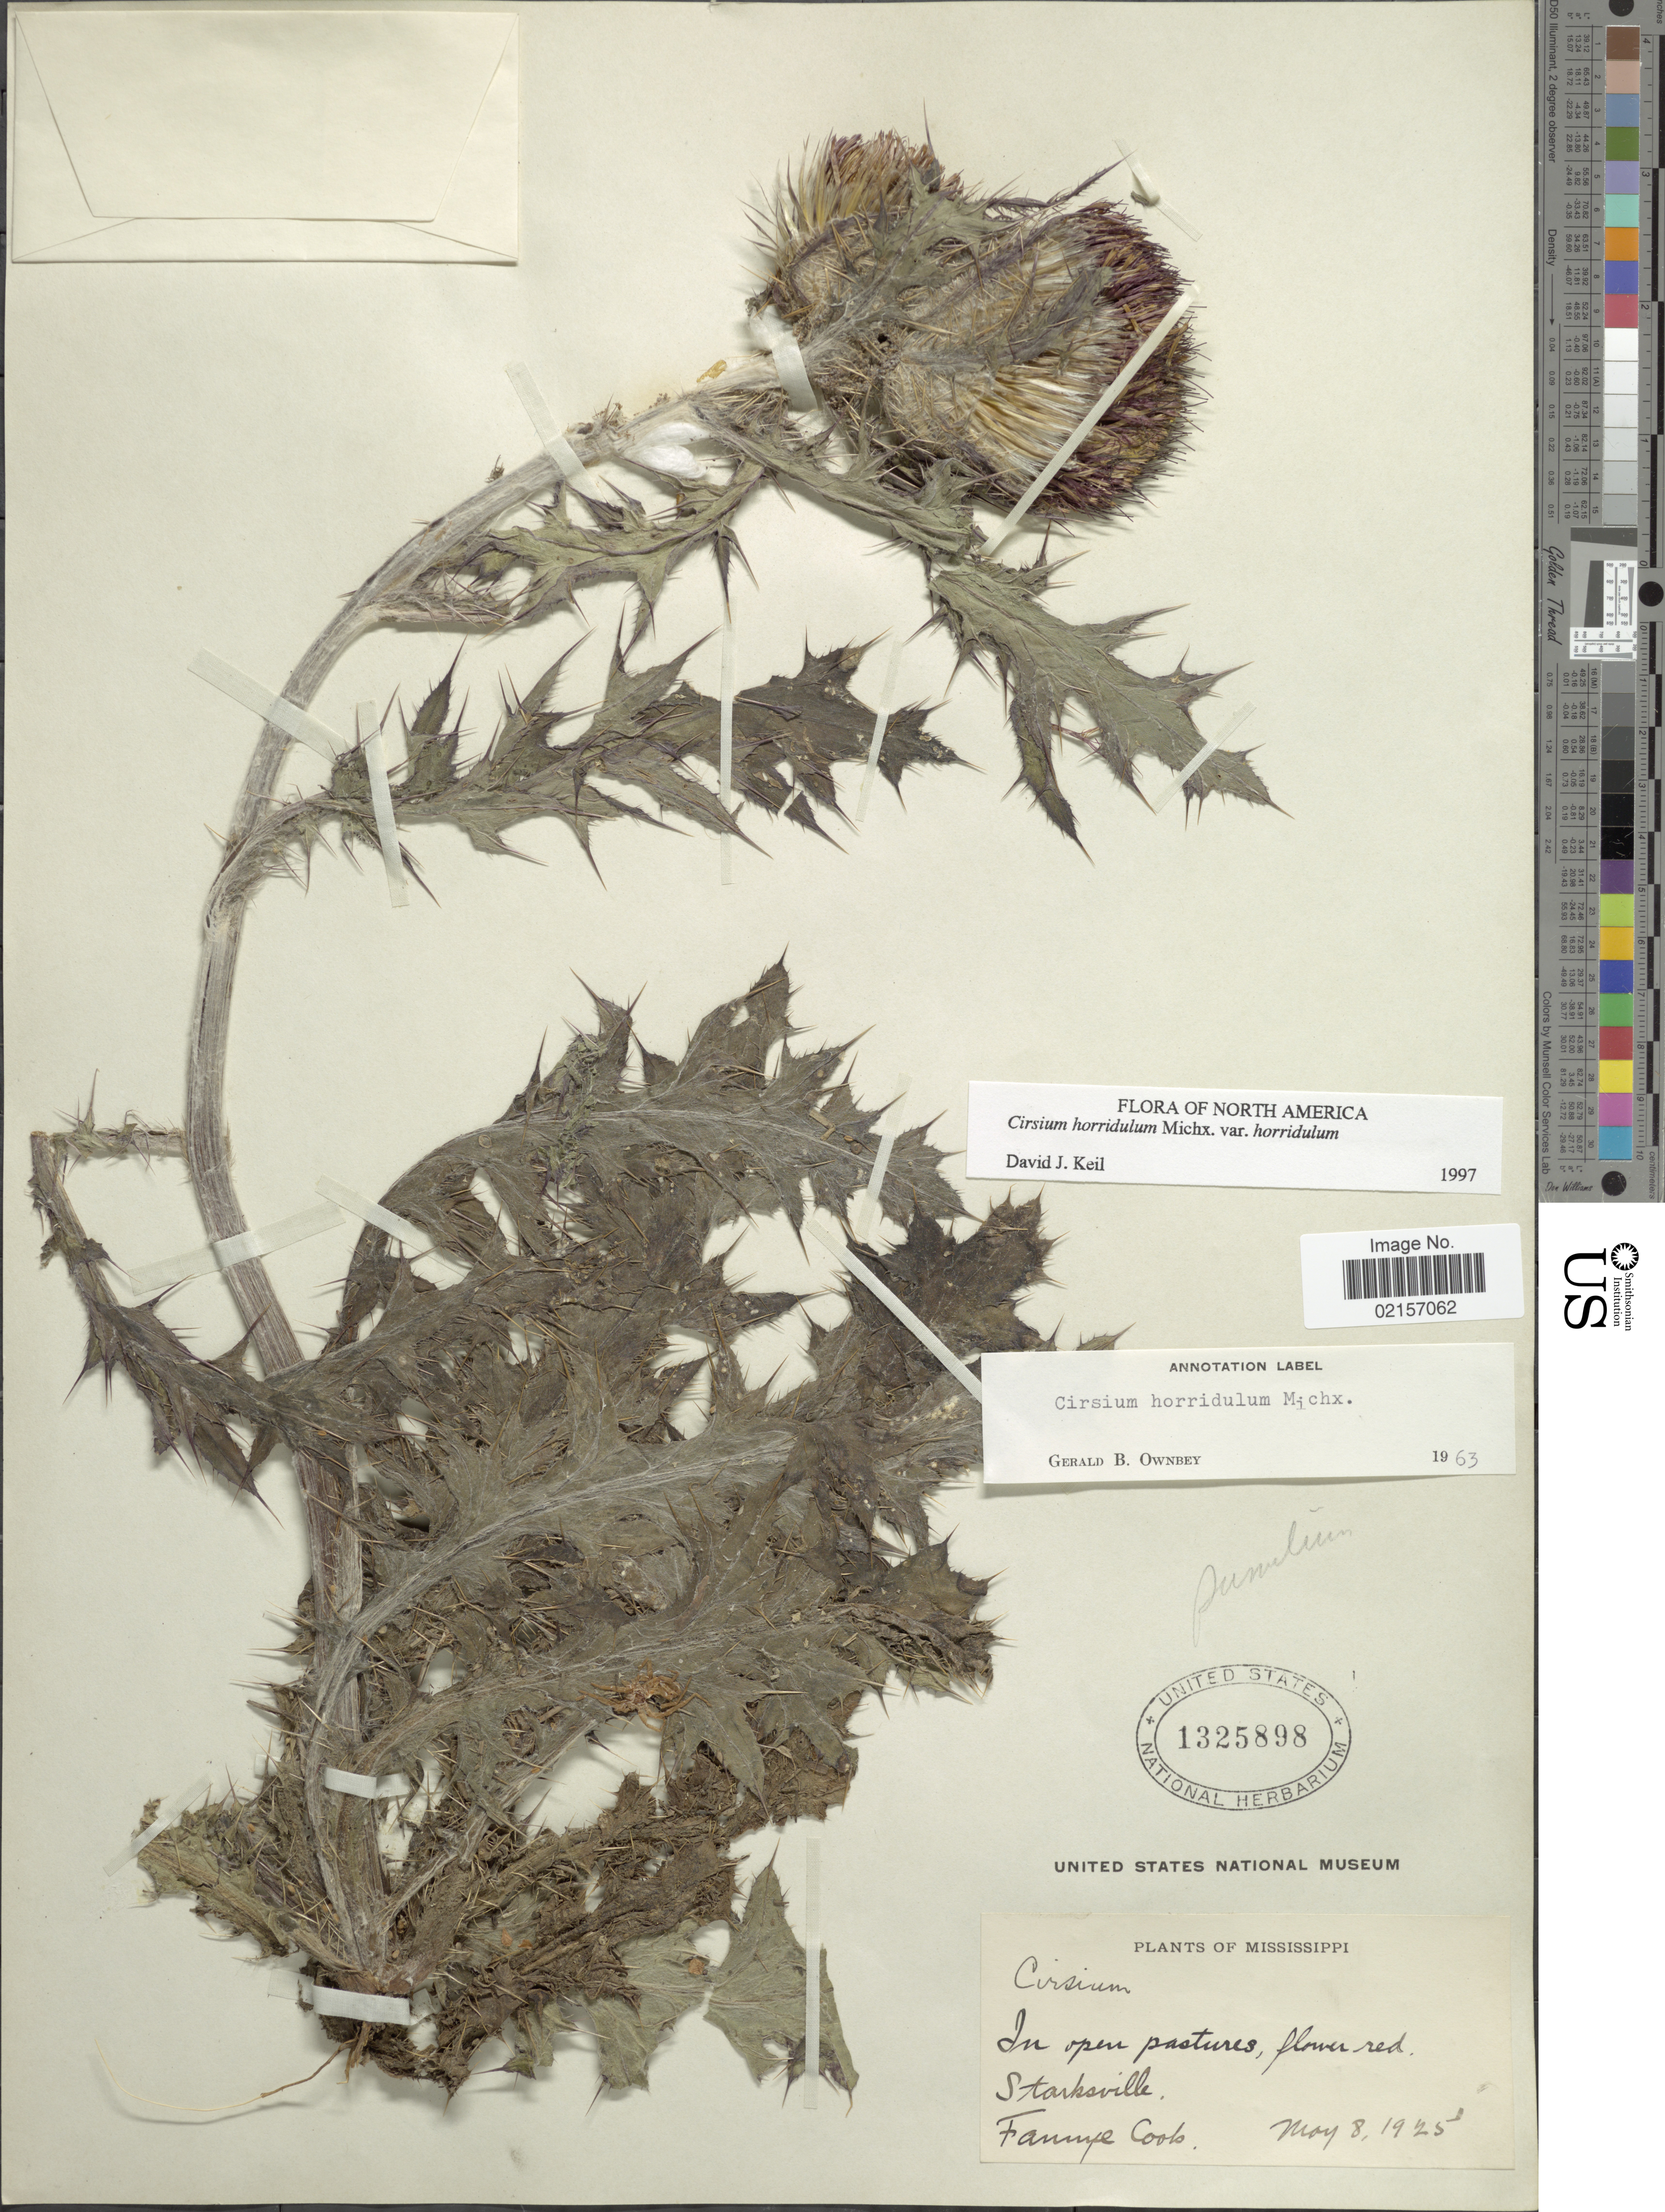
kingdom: Plantae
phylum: Tracheophyta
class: Magnoliopsida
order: Asterales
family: Asteraceae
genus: Cirsium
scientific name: Cirsium horridulum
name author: Michx.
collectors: F. A. Cook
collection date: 1925-05-08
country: United States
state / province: Mississippi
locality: In open pastures, Starksville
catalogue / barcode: US 1325898